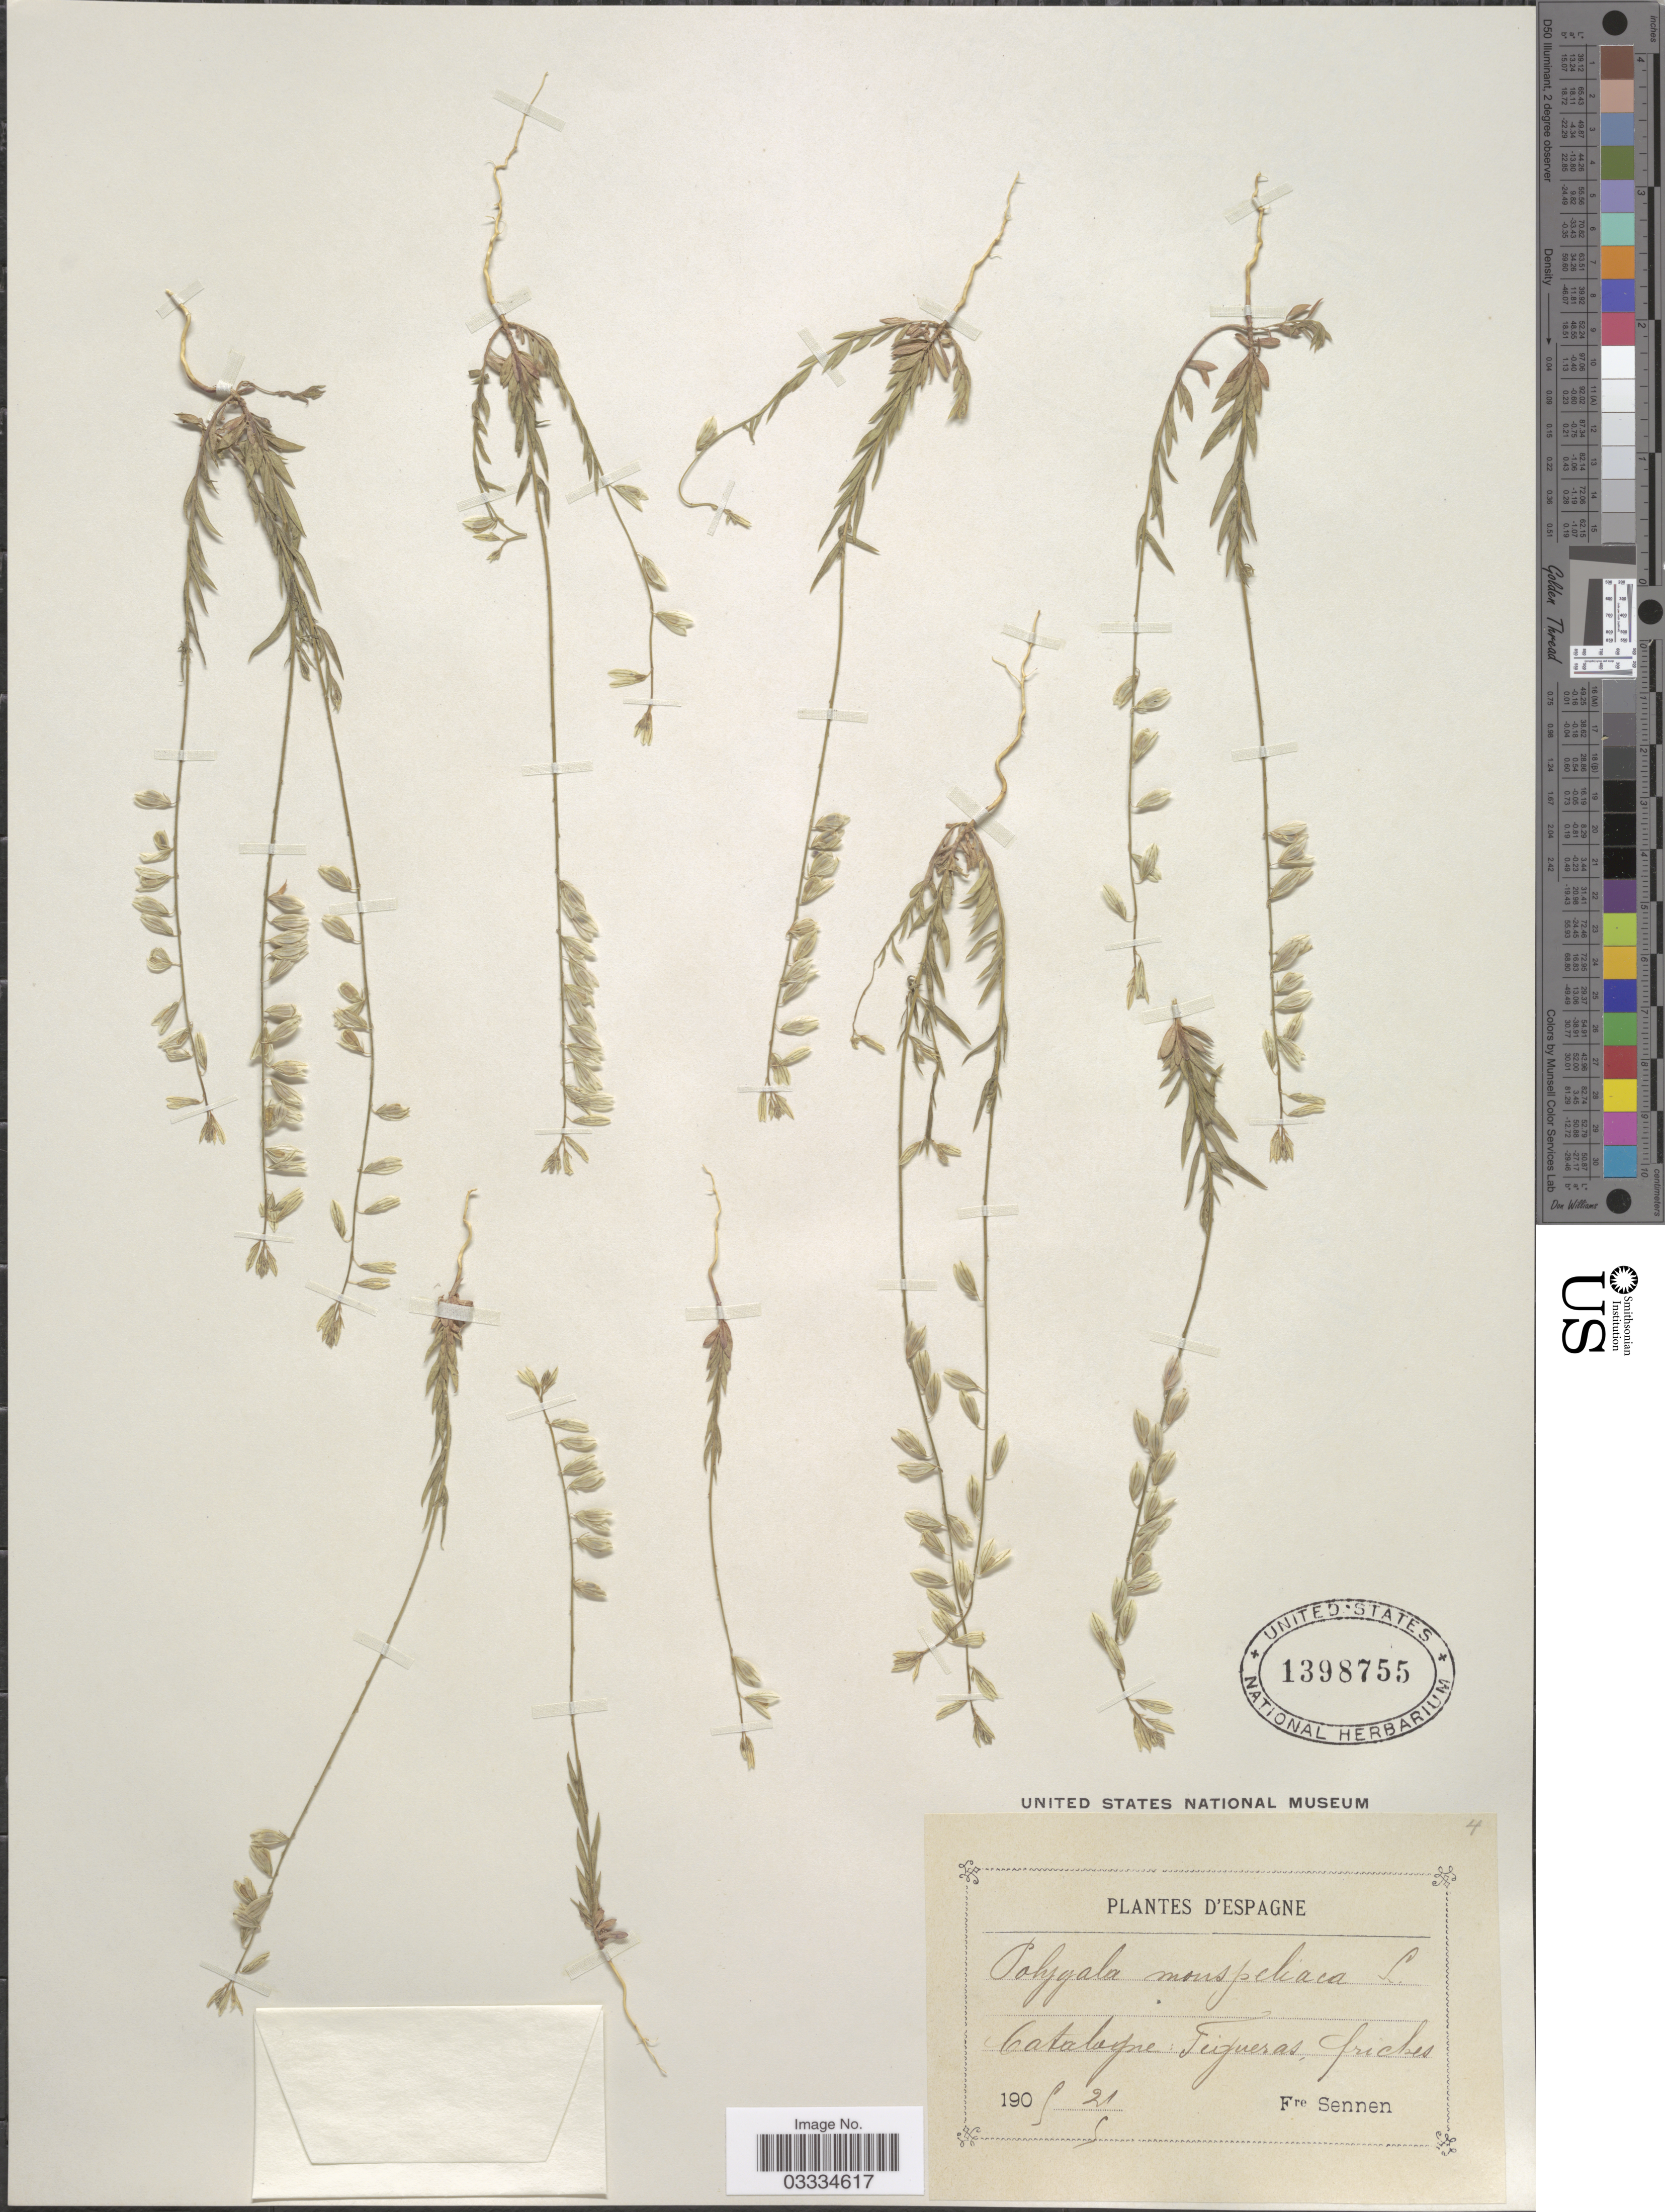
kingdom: Plantae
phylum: Tracheophyta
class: Magnoliopsida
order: Fabales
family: Polygalaceae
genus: Polygala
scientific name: Polygala monspeliaca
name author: L.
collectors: E. Sennen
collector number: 4?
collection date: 1905-05-21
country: Spain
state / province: Catalunya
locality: Catalogne: Figueras, friches.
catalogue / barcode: US 1398755